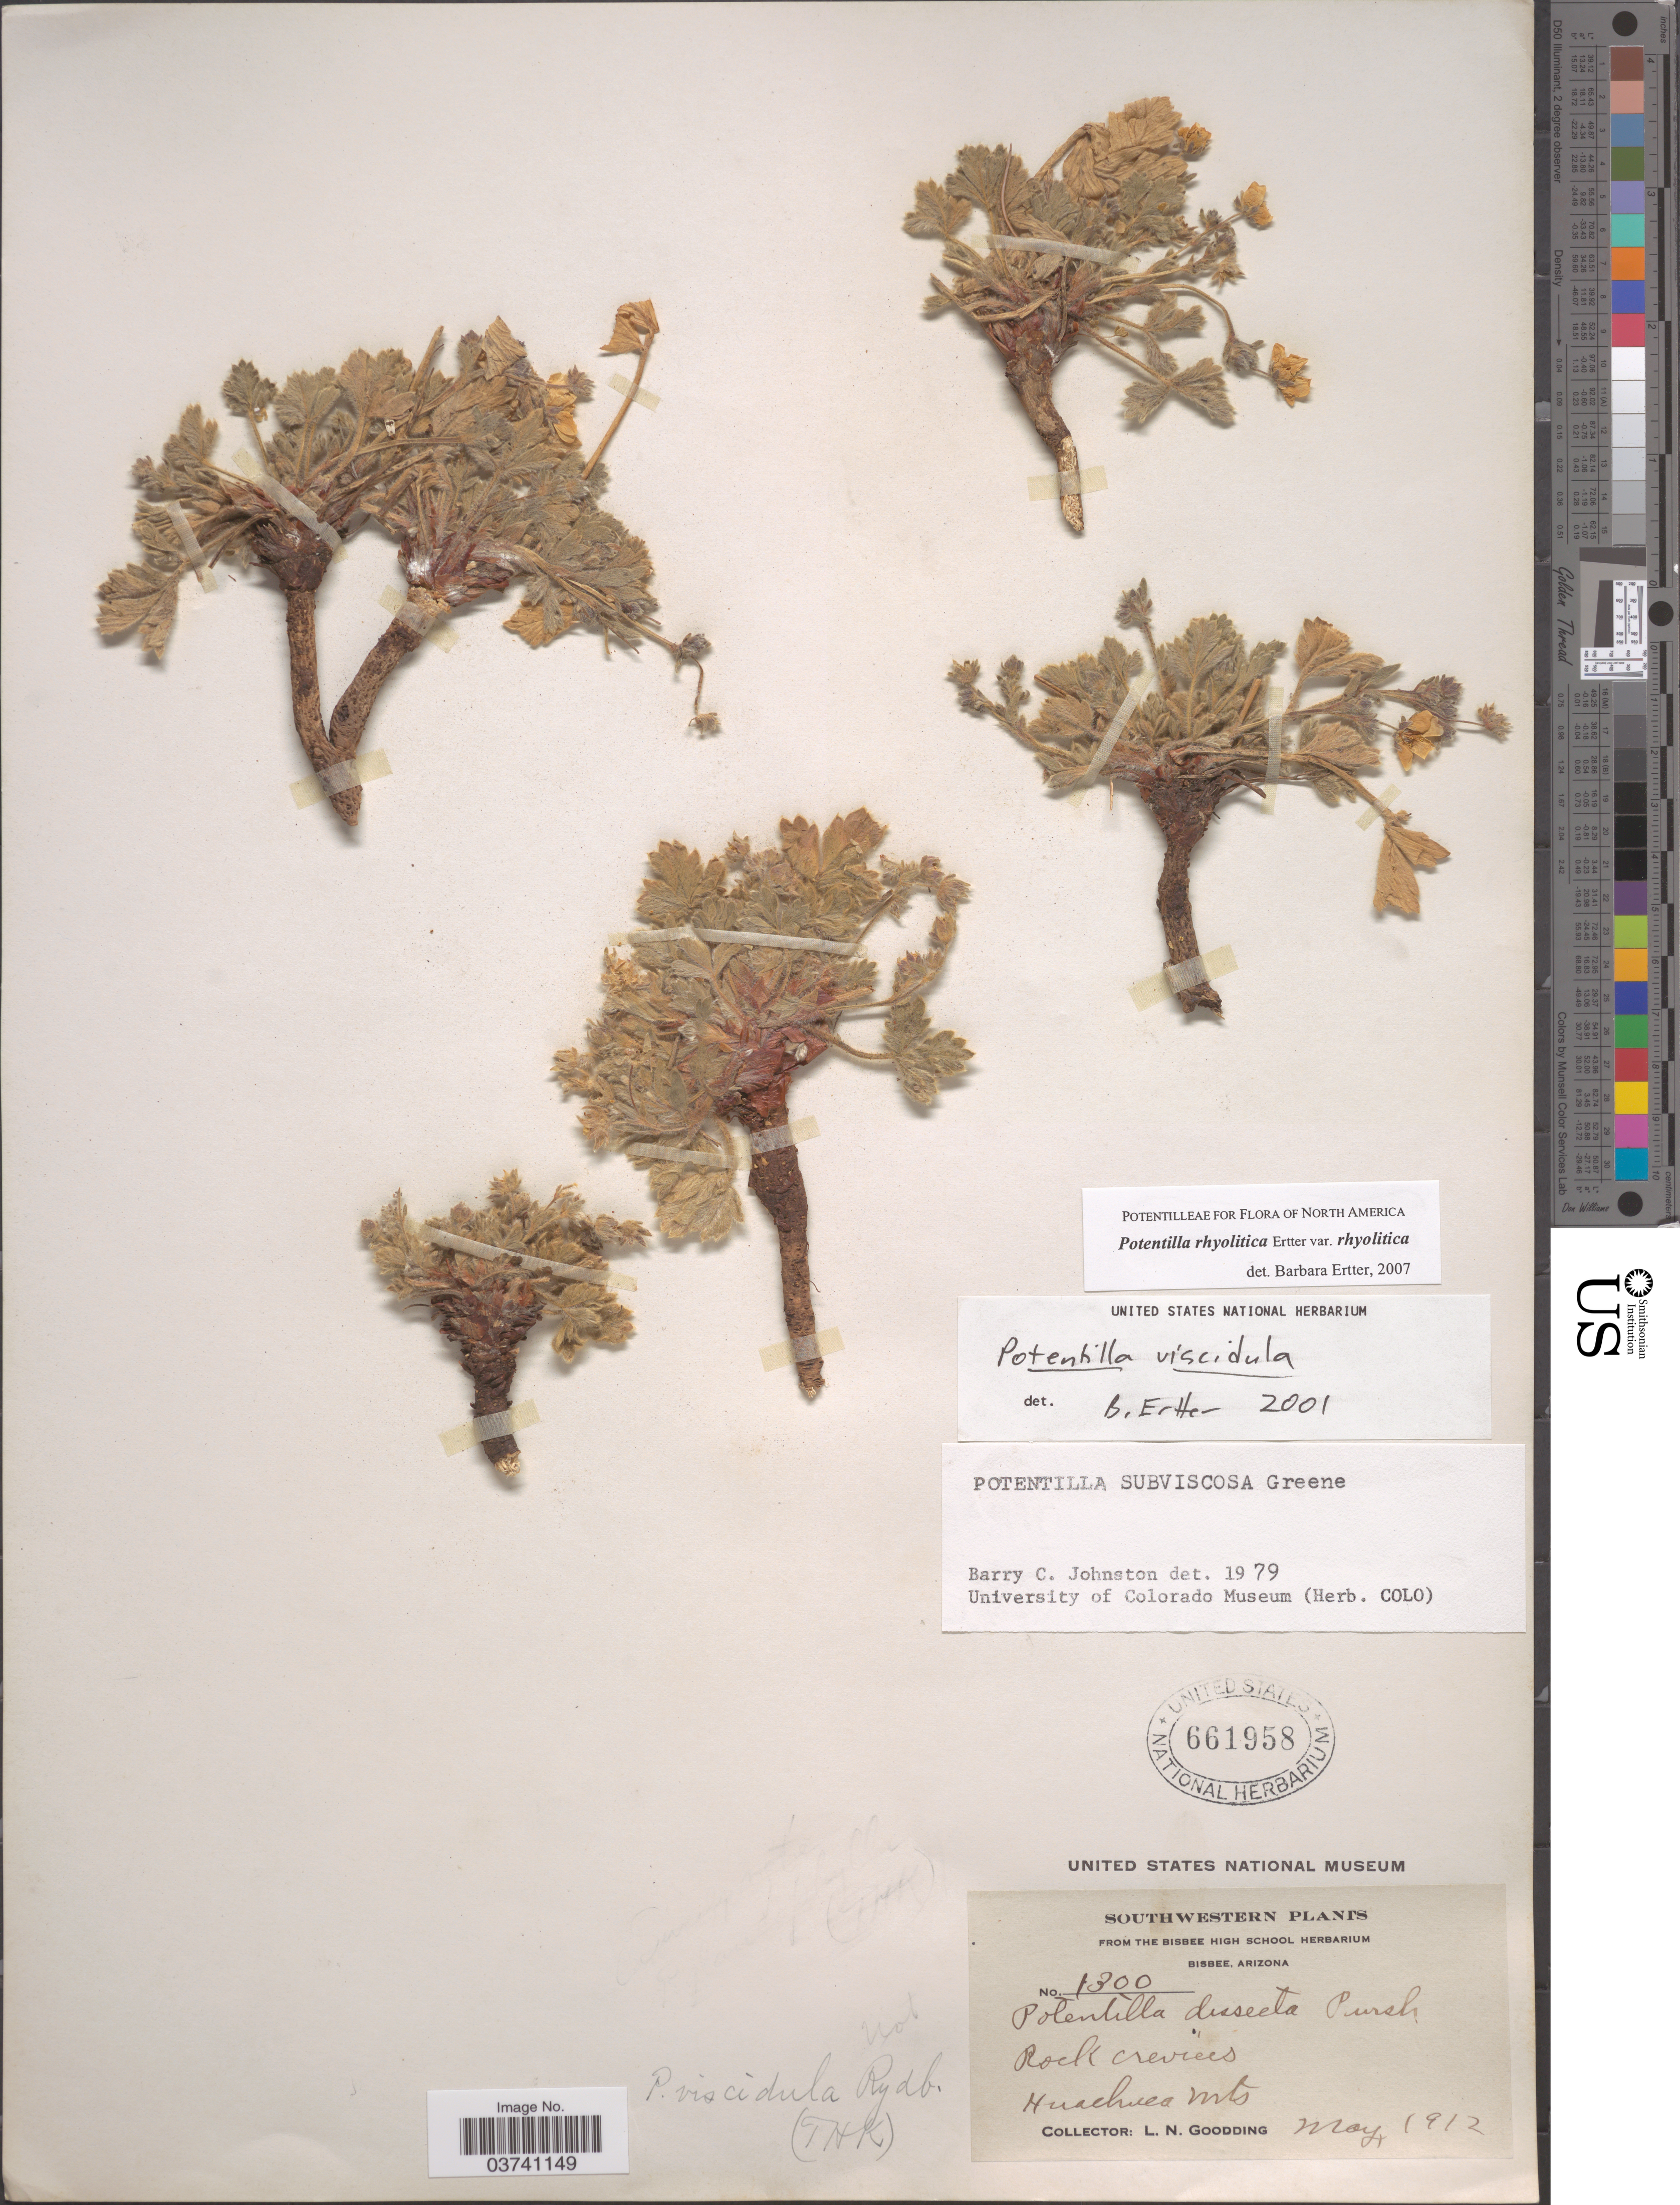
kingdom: Plantae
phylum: Tracheophyta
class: Magnoliopsida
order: Rosales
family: Rosaceae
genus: Potentilla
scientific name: Potentilla rhyolitica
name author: Ertter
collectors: L. N. Goodding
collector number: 1300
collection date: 1912-05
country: United States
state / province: Arizona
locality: Southwestern. Huachuca Mts.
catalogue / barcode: US 661958